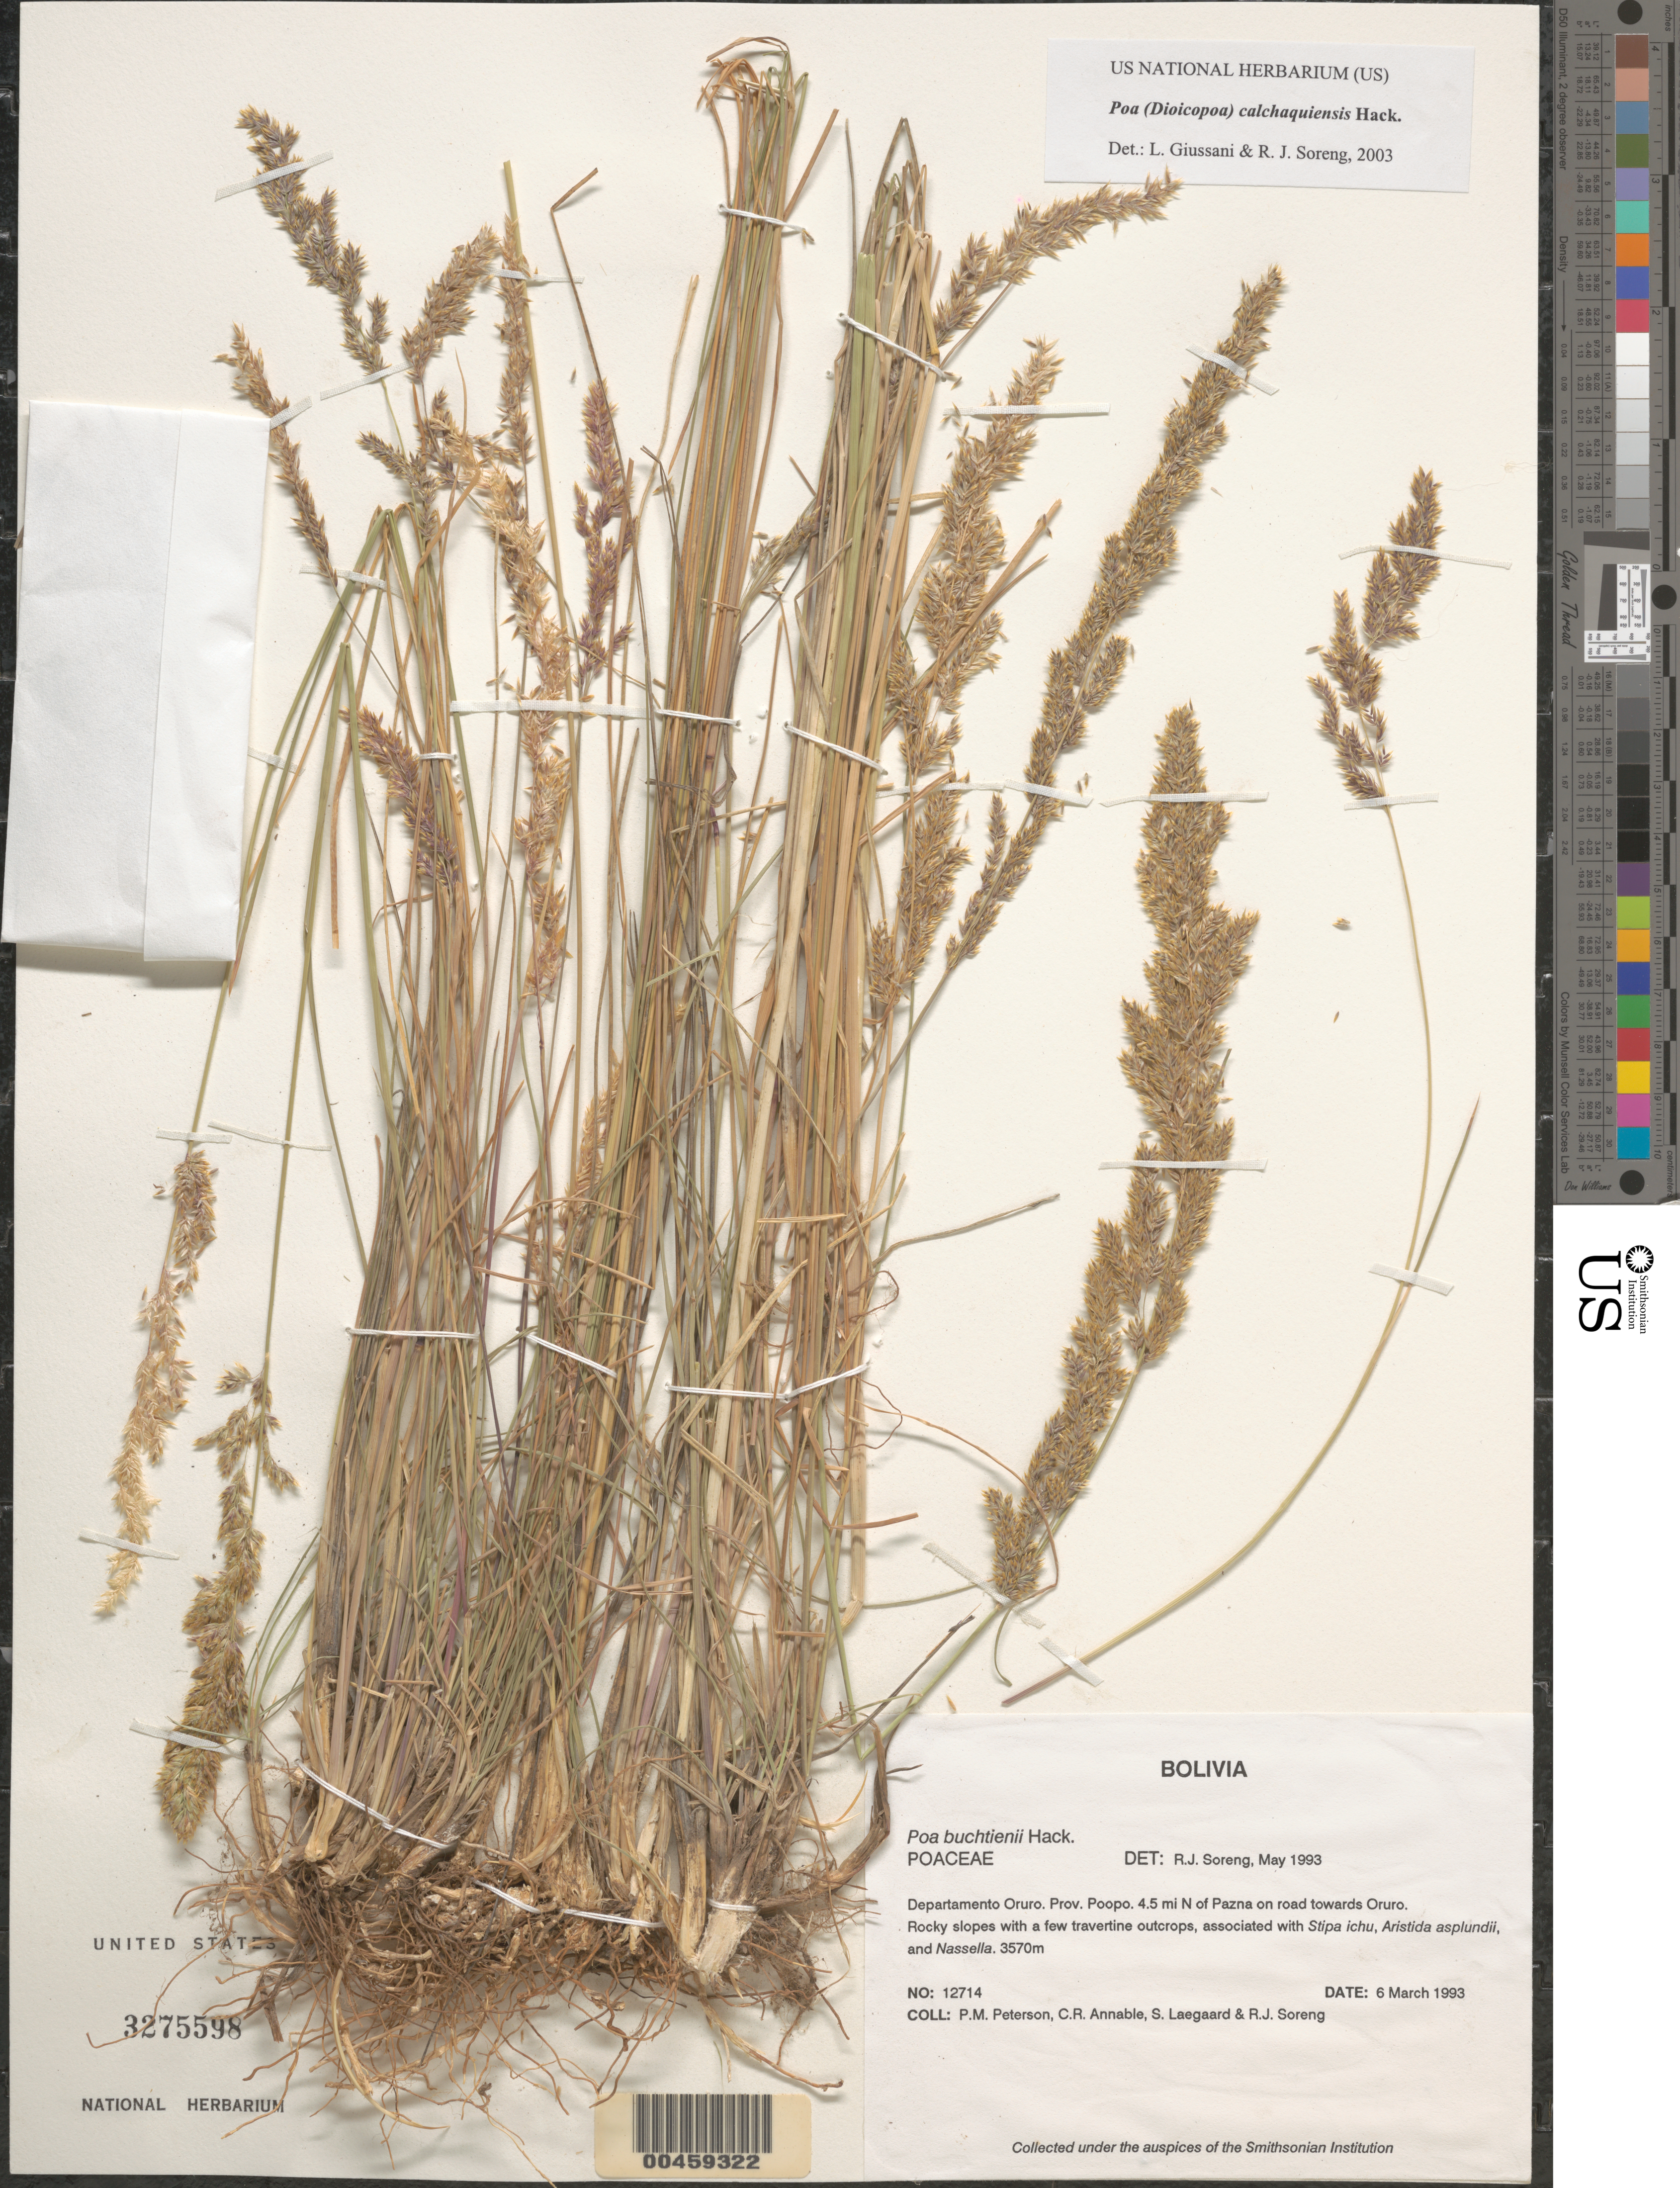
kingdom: Plantae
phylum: Tracheophyta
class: Liliopsida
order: Poales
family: Poaceae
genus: Poa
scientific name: Poa buchtienii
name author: Hack.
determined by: Soreng, Robert J., Research Associate (BOT), Smithsonian Institution - National Museum of Natural History (UNITED STATES)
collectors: P. M. Peterson, C. R. Annable, S. Lægaard & R. J. Soreng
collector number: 12714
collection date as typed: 06 Mar 1993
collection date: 1993-03-06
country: Bolivia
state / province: Oruro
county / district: Poopó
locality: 4.5 mi N of Pazna on road towards Oruro.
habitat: Rocky slopes with a few travertine outcrops, associated with Stipa ichu, Aristida asplundii, and Nassella.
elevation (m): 3570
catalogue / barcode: US 3275598